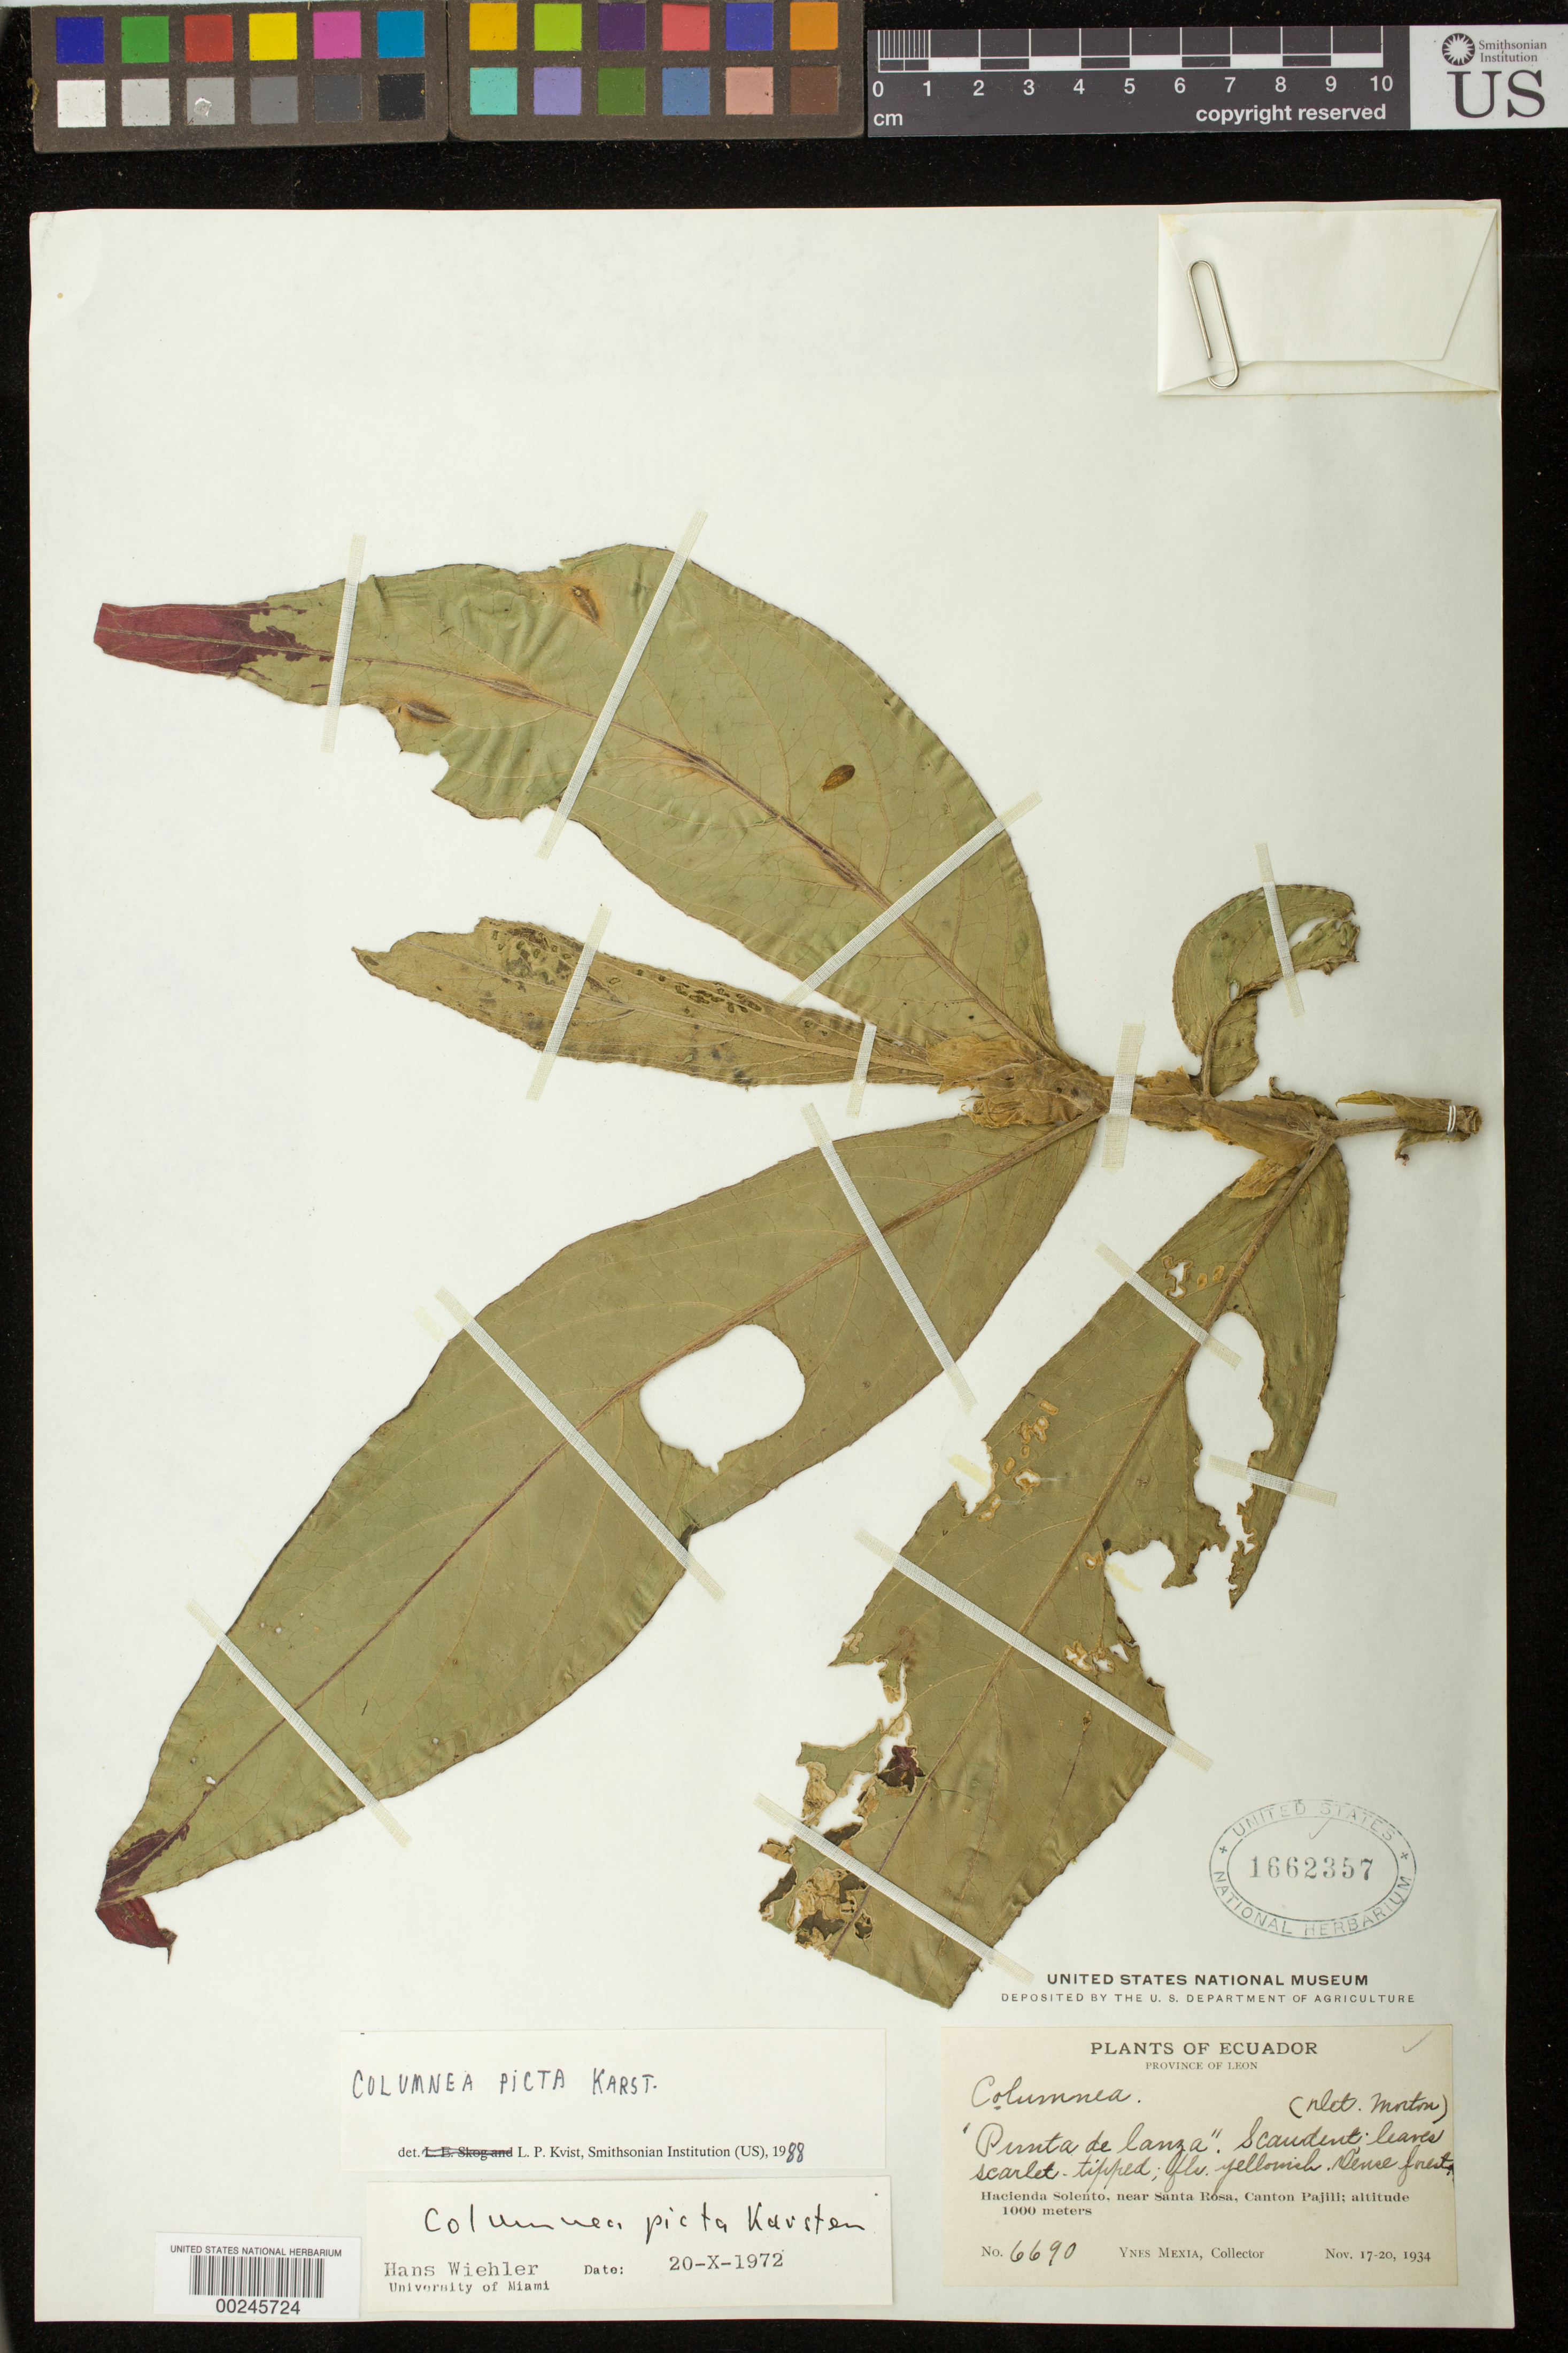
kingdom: Plantae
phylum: Tracheophyta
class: Magnoliopsida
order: Lamiales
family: Gesneriaceae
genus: Columnea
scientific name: Columnea karsteniana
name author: Singh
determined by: Skog, Laurence E.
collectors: Y. Mexia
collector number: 6690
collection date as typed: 17-20 Nov 1934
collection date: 1934-11-17/1934-11-20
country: Ecuador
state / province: Cotopaxi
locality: Leon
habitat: Dense forest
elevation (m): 1000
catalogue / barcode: US 1662357